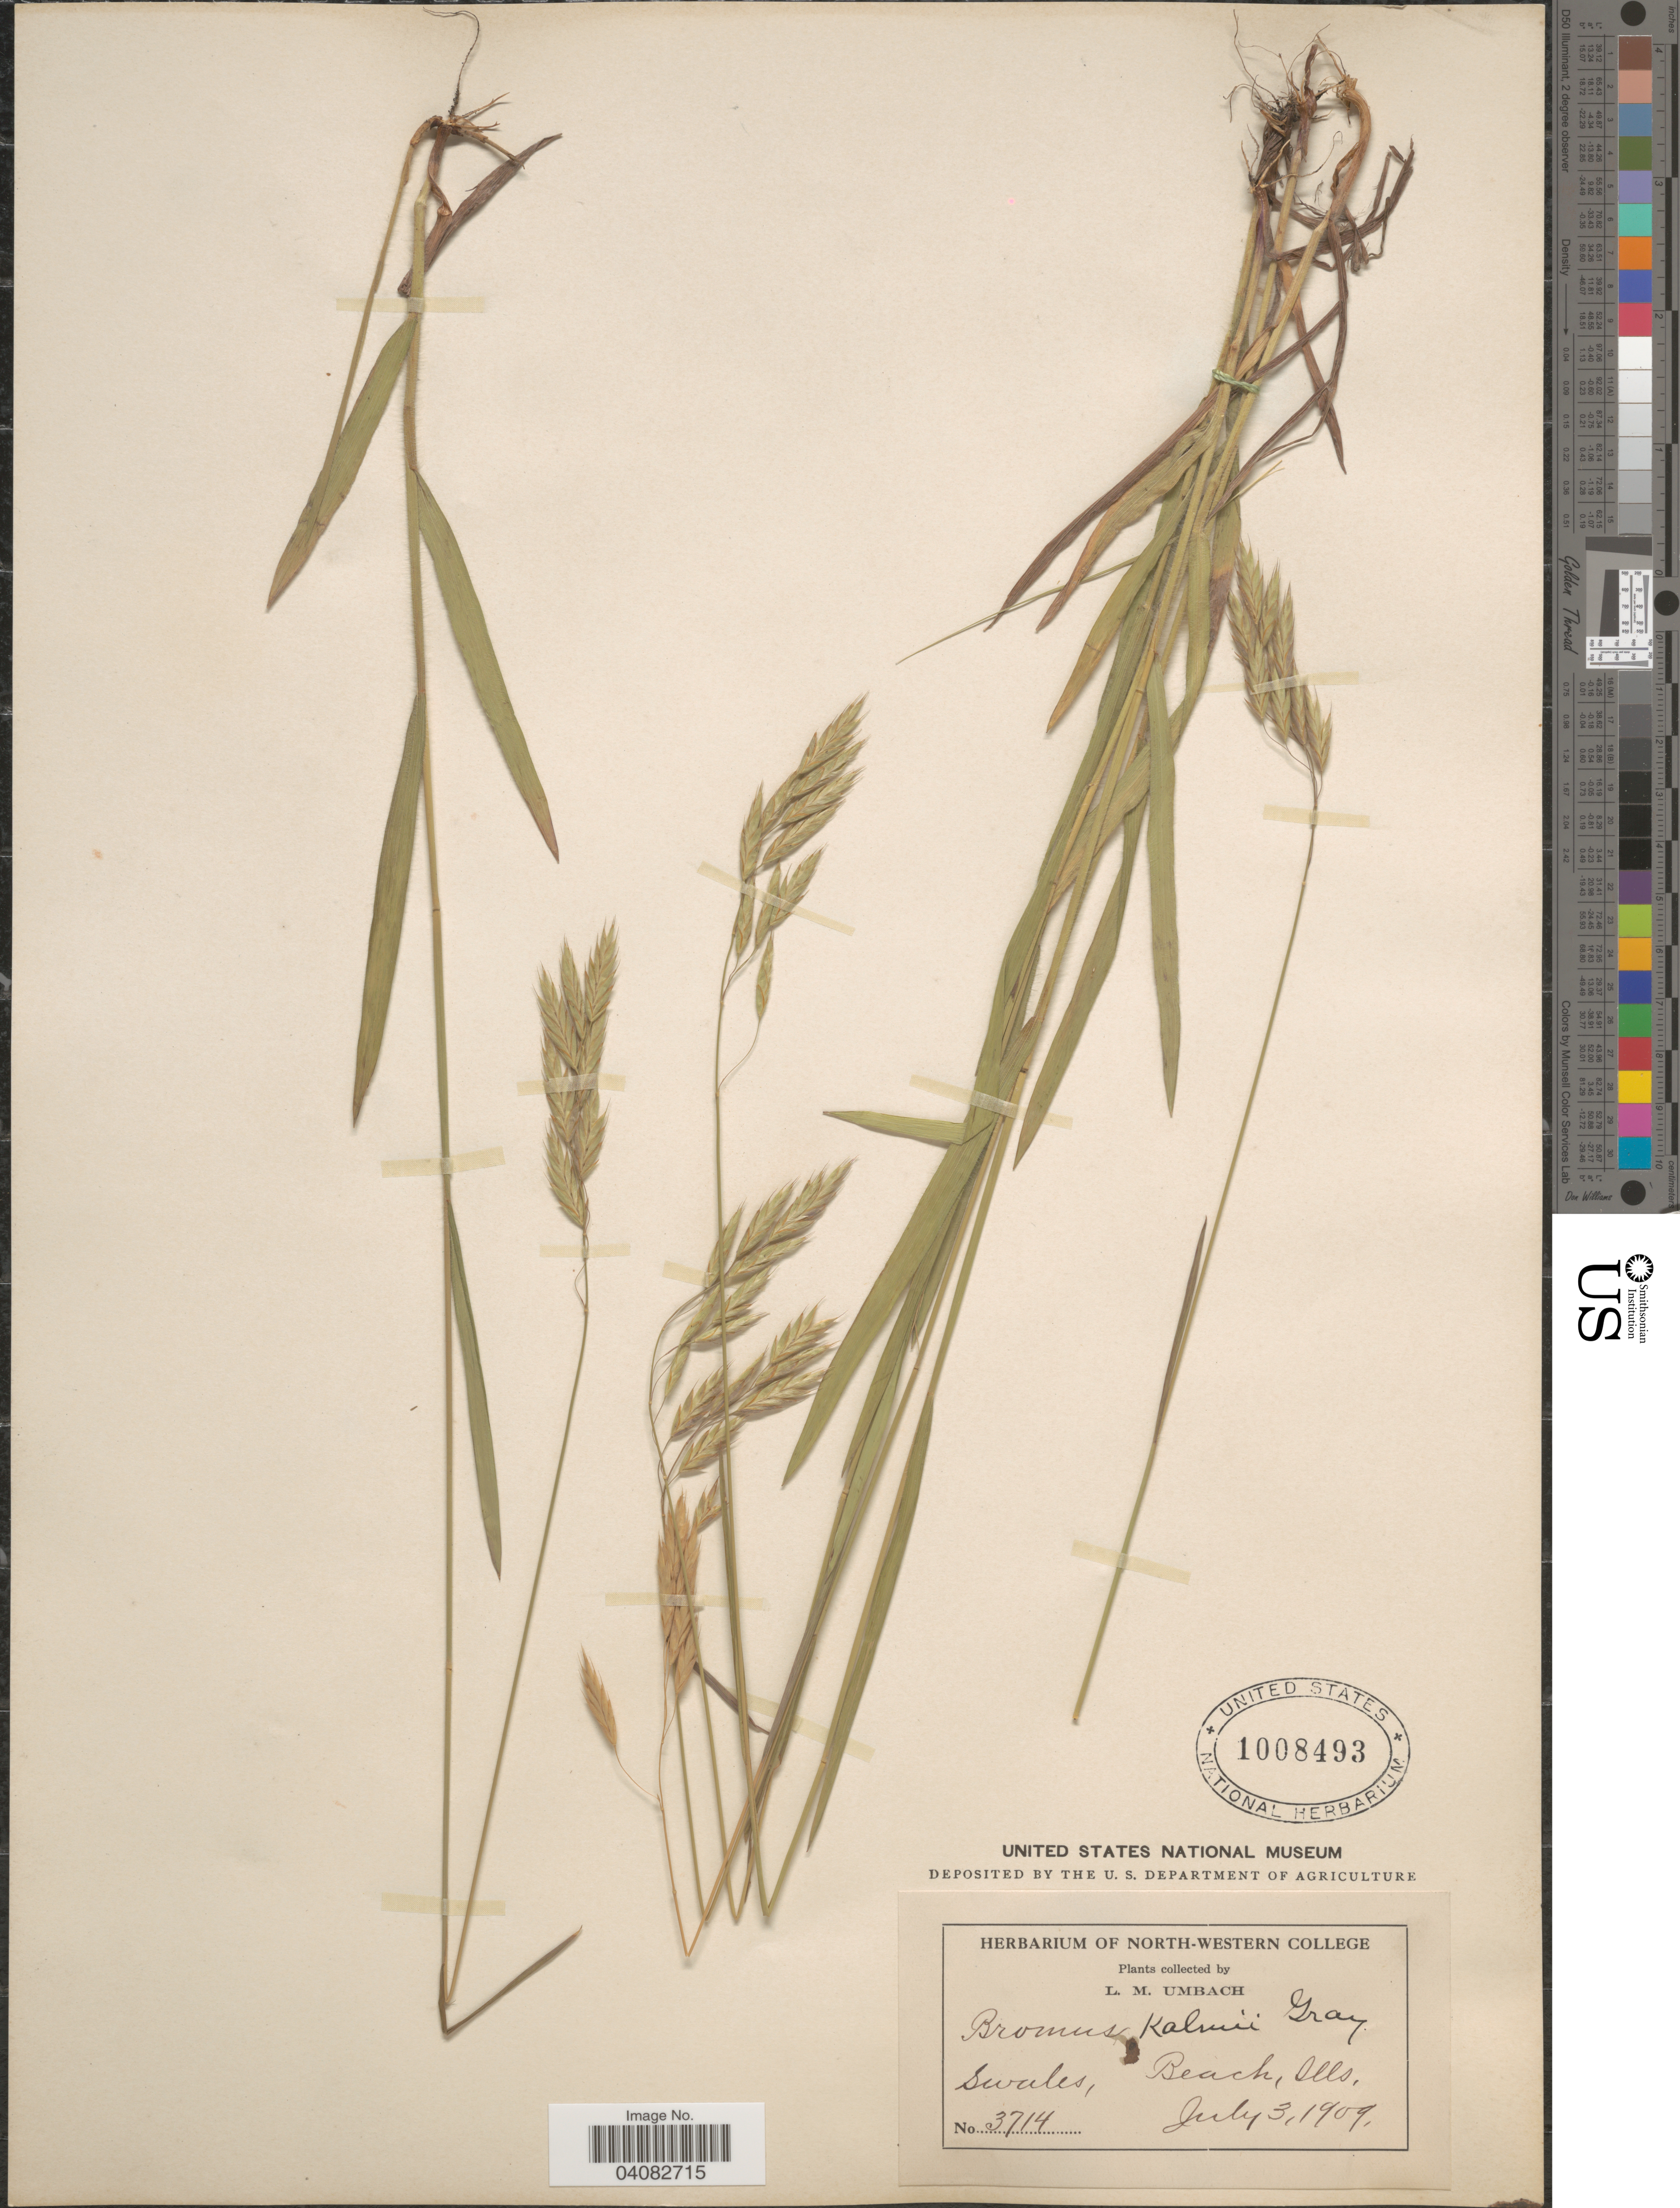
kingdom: Plantae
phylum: Tracheophyta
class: Liliopsida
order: Poales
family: Poaceae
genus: Bromus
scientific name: Bromus kalmii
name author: A. Gray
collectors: L. M. Umbach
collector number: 3714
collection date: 1909-07-03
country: United States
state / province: Illinois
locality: Swales, Beach.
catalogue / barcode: US 1008493